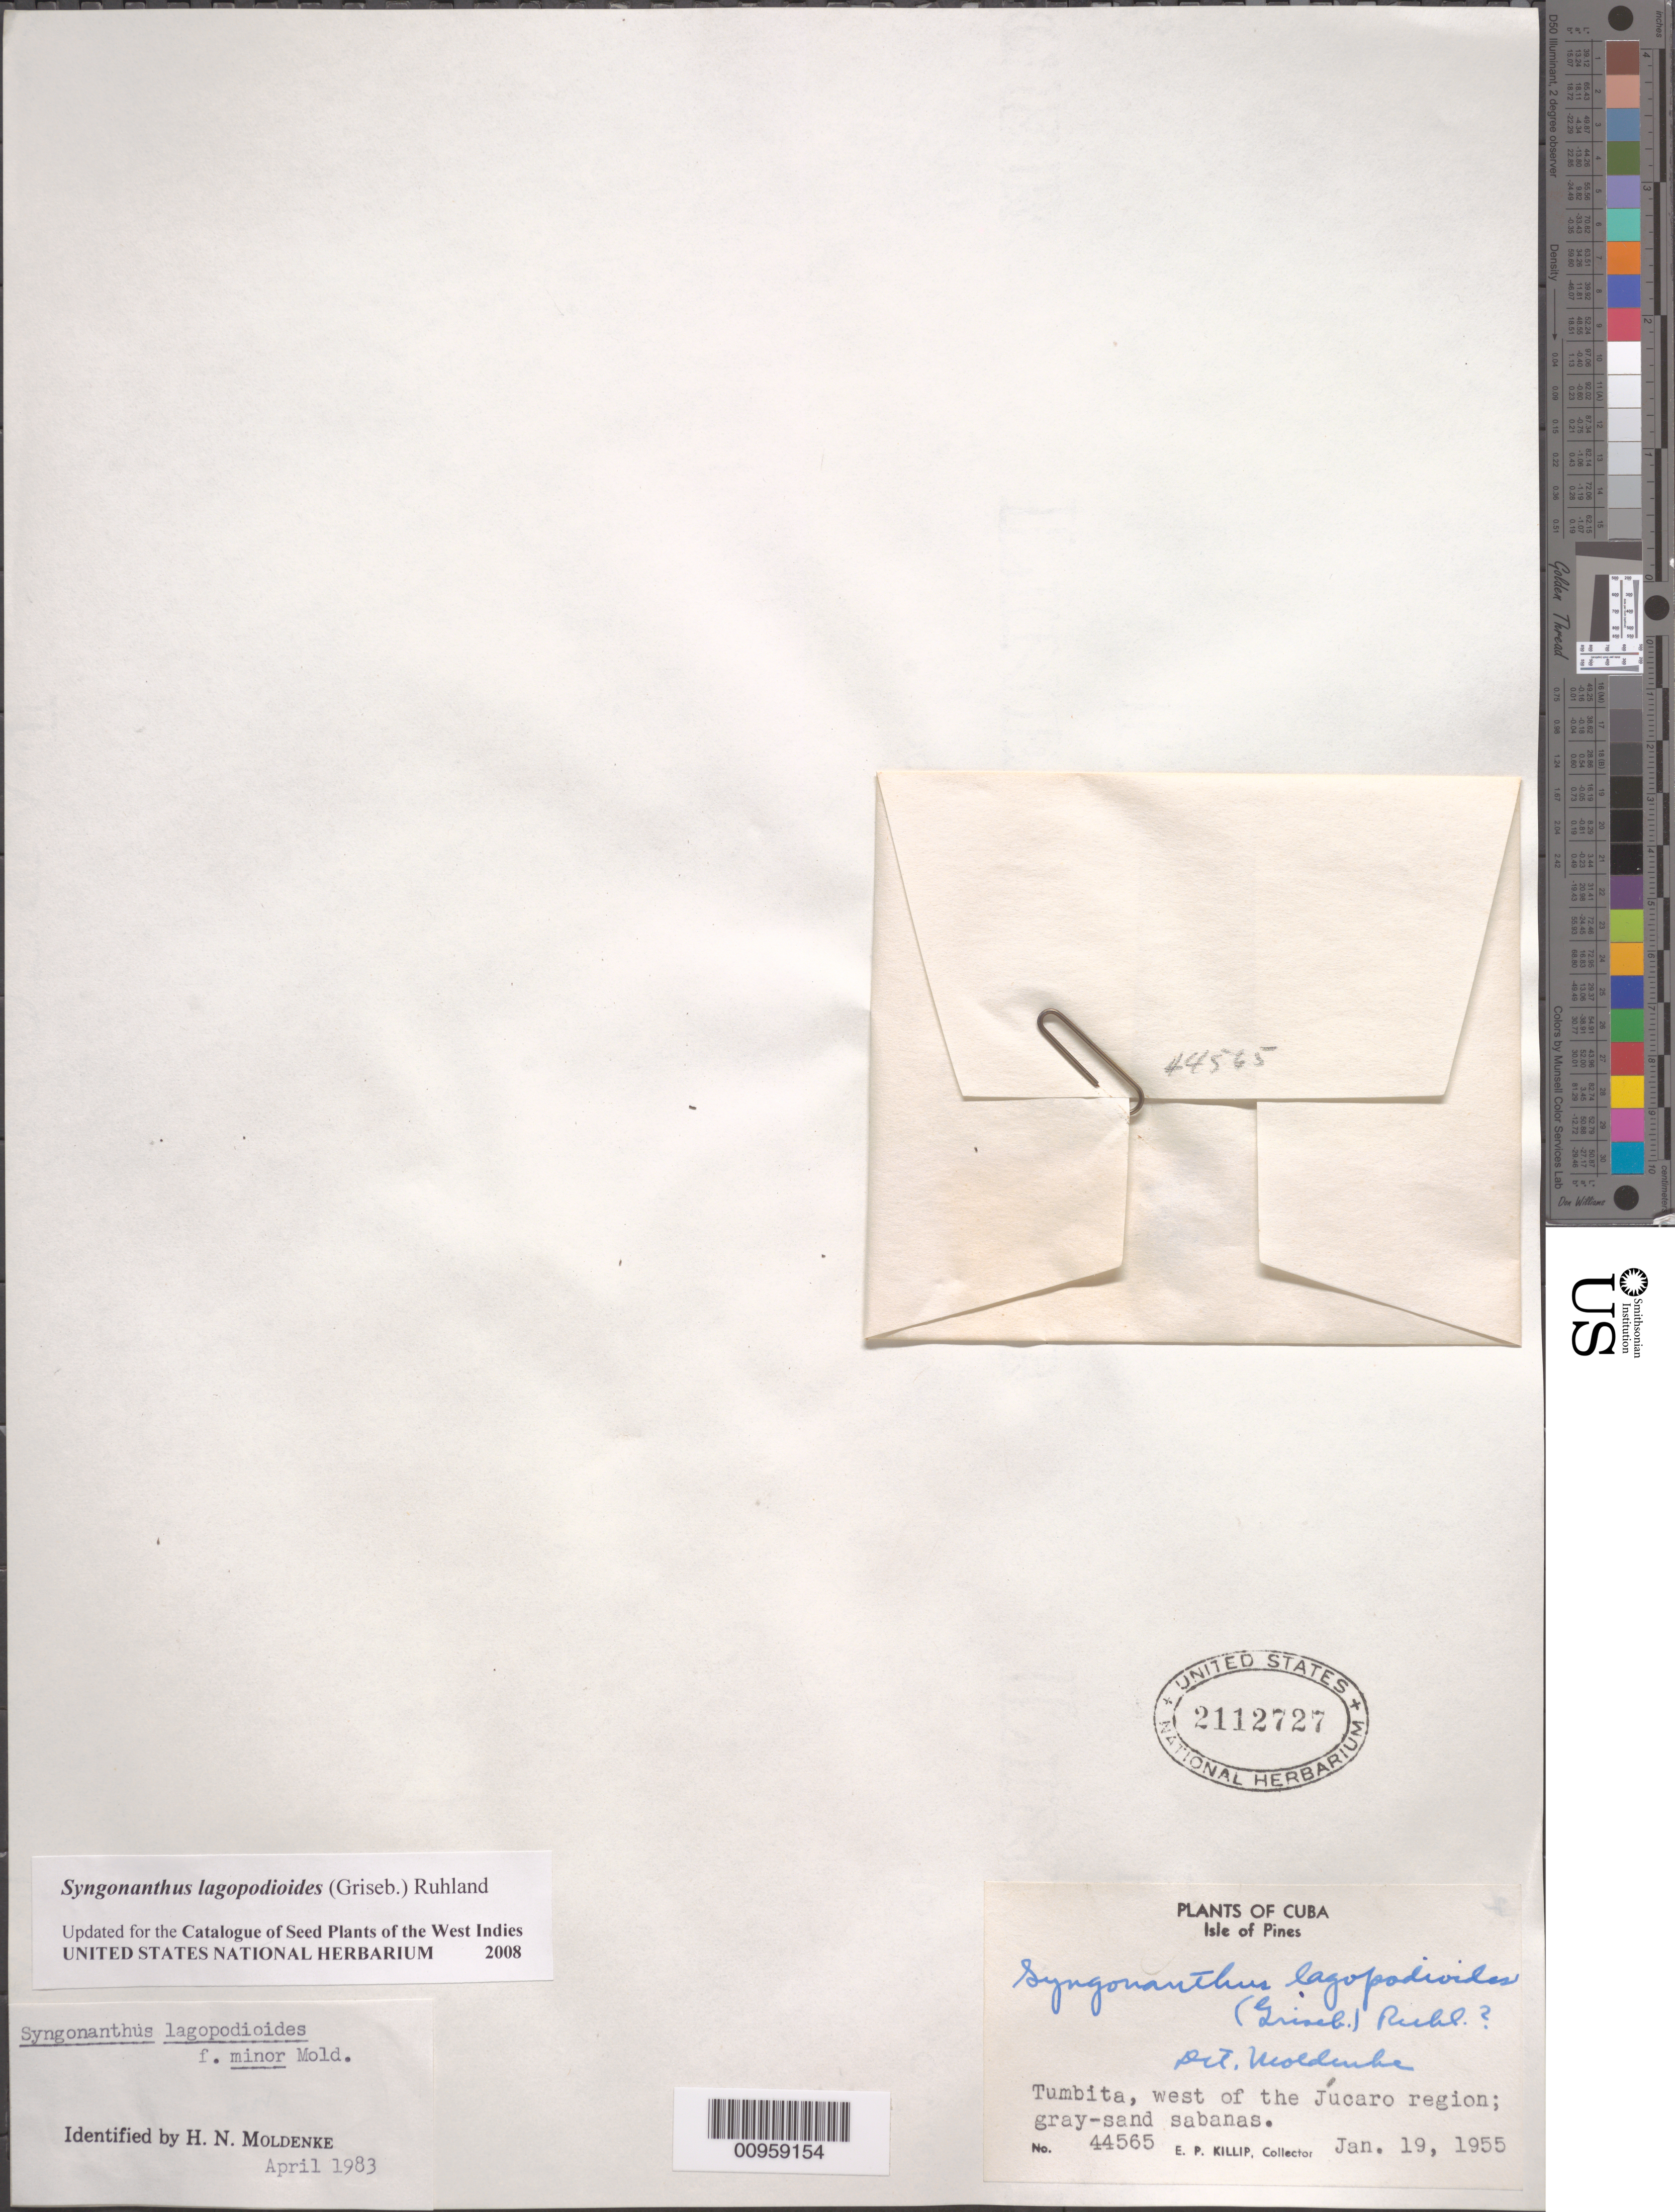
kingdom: Plantae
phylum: Tracheophyta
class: Liliopsida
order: Poales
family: Eriocaulaceae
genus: Syngonanthus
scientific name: Syngonanthus lagopodioides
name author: (Griseb.) Ruhland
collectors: E. P. Killip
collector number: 44565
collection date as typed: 19 Jan 1955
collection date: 1955-01-19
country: Cuba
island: Isla de la Juventud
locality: Tumbita, west of the Júcaro Region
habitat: Gray-sand sabanas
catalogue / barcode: US 2112727